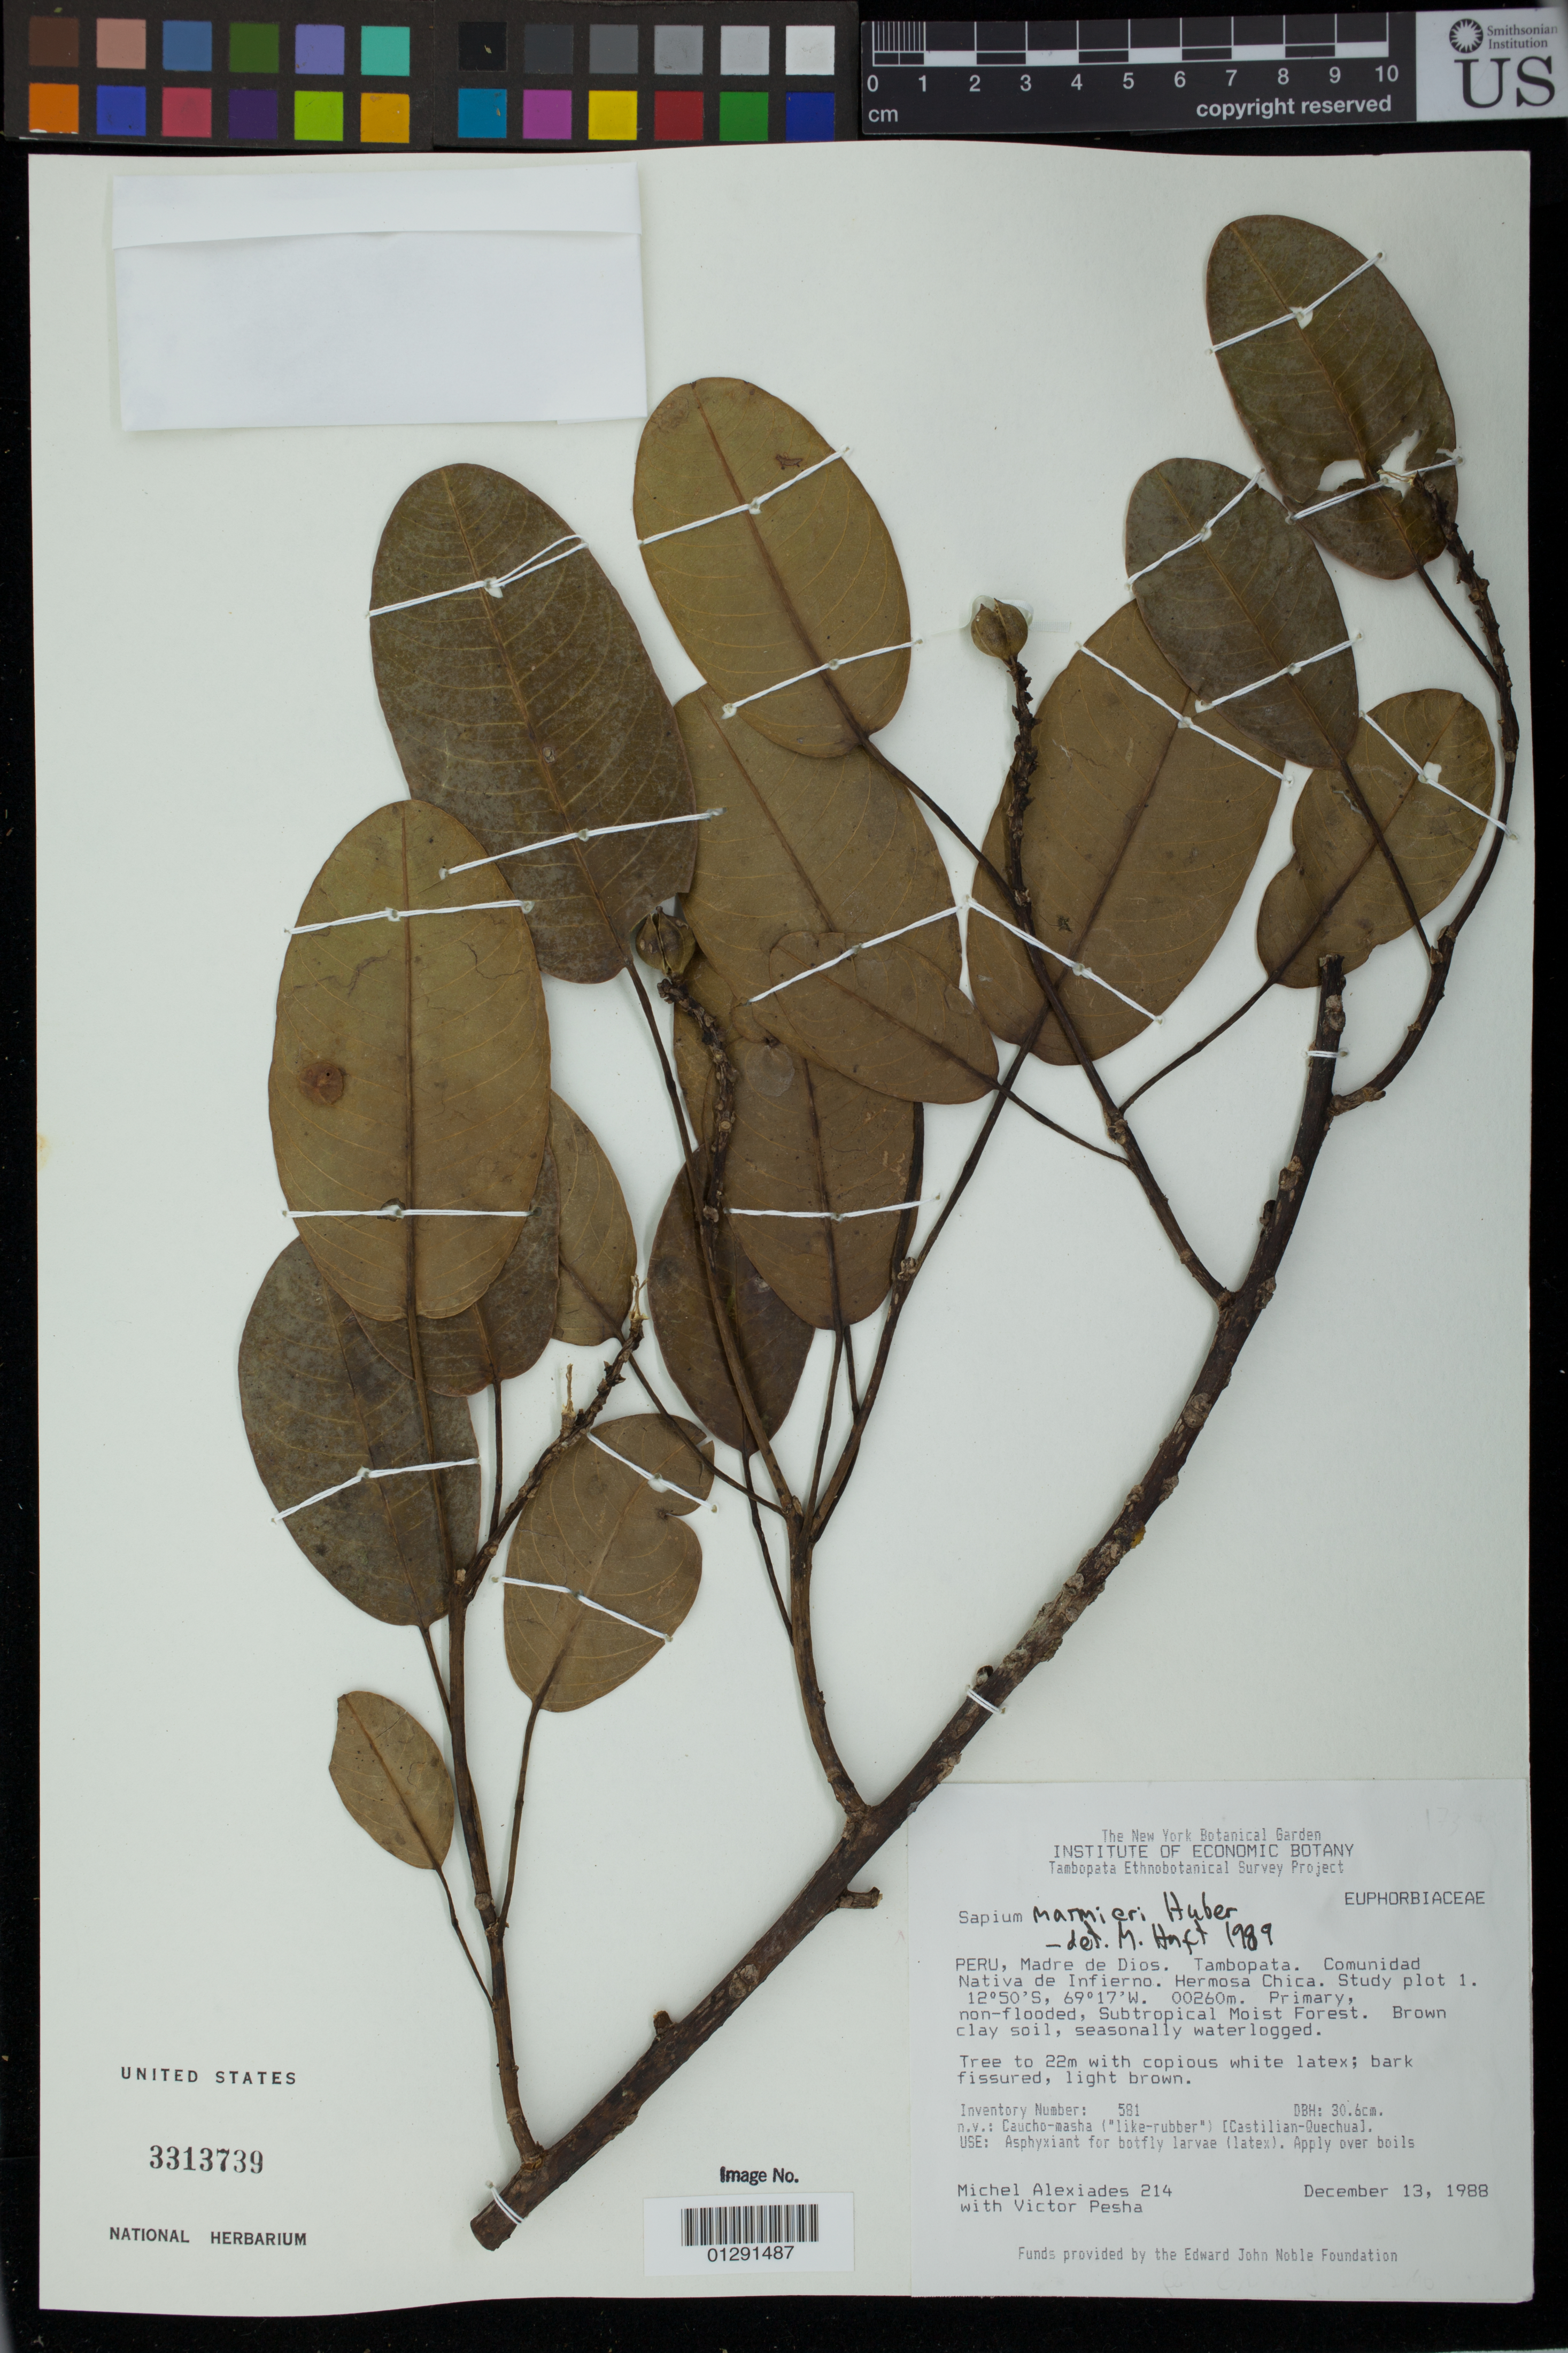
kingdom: Plantae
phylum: Tracheophyta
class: Magnoliopsida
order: Malpighiales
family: Euphorbiaceae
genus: Sapium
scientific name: Sapium marmieri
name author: Huber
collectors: M. Alexiades & V. Pesha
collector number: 214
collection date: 1988-12-13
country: Peru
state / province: Madre de Dios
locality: Tambopata. Comunidad Nativa de Infierno. Hermosa Chica. Study plot 1.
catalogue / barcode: US 3313739